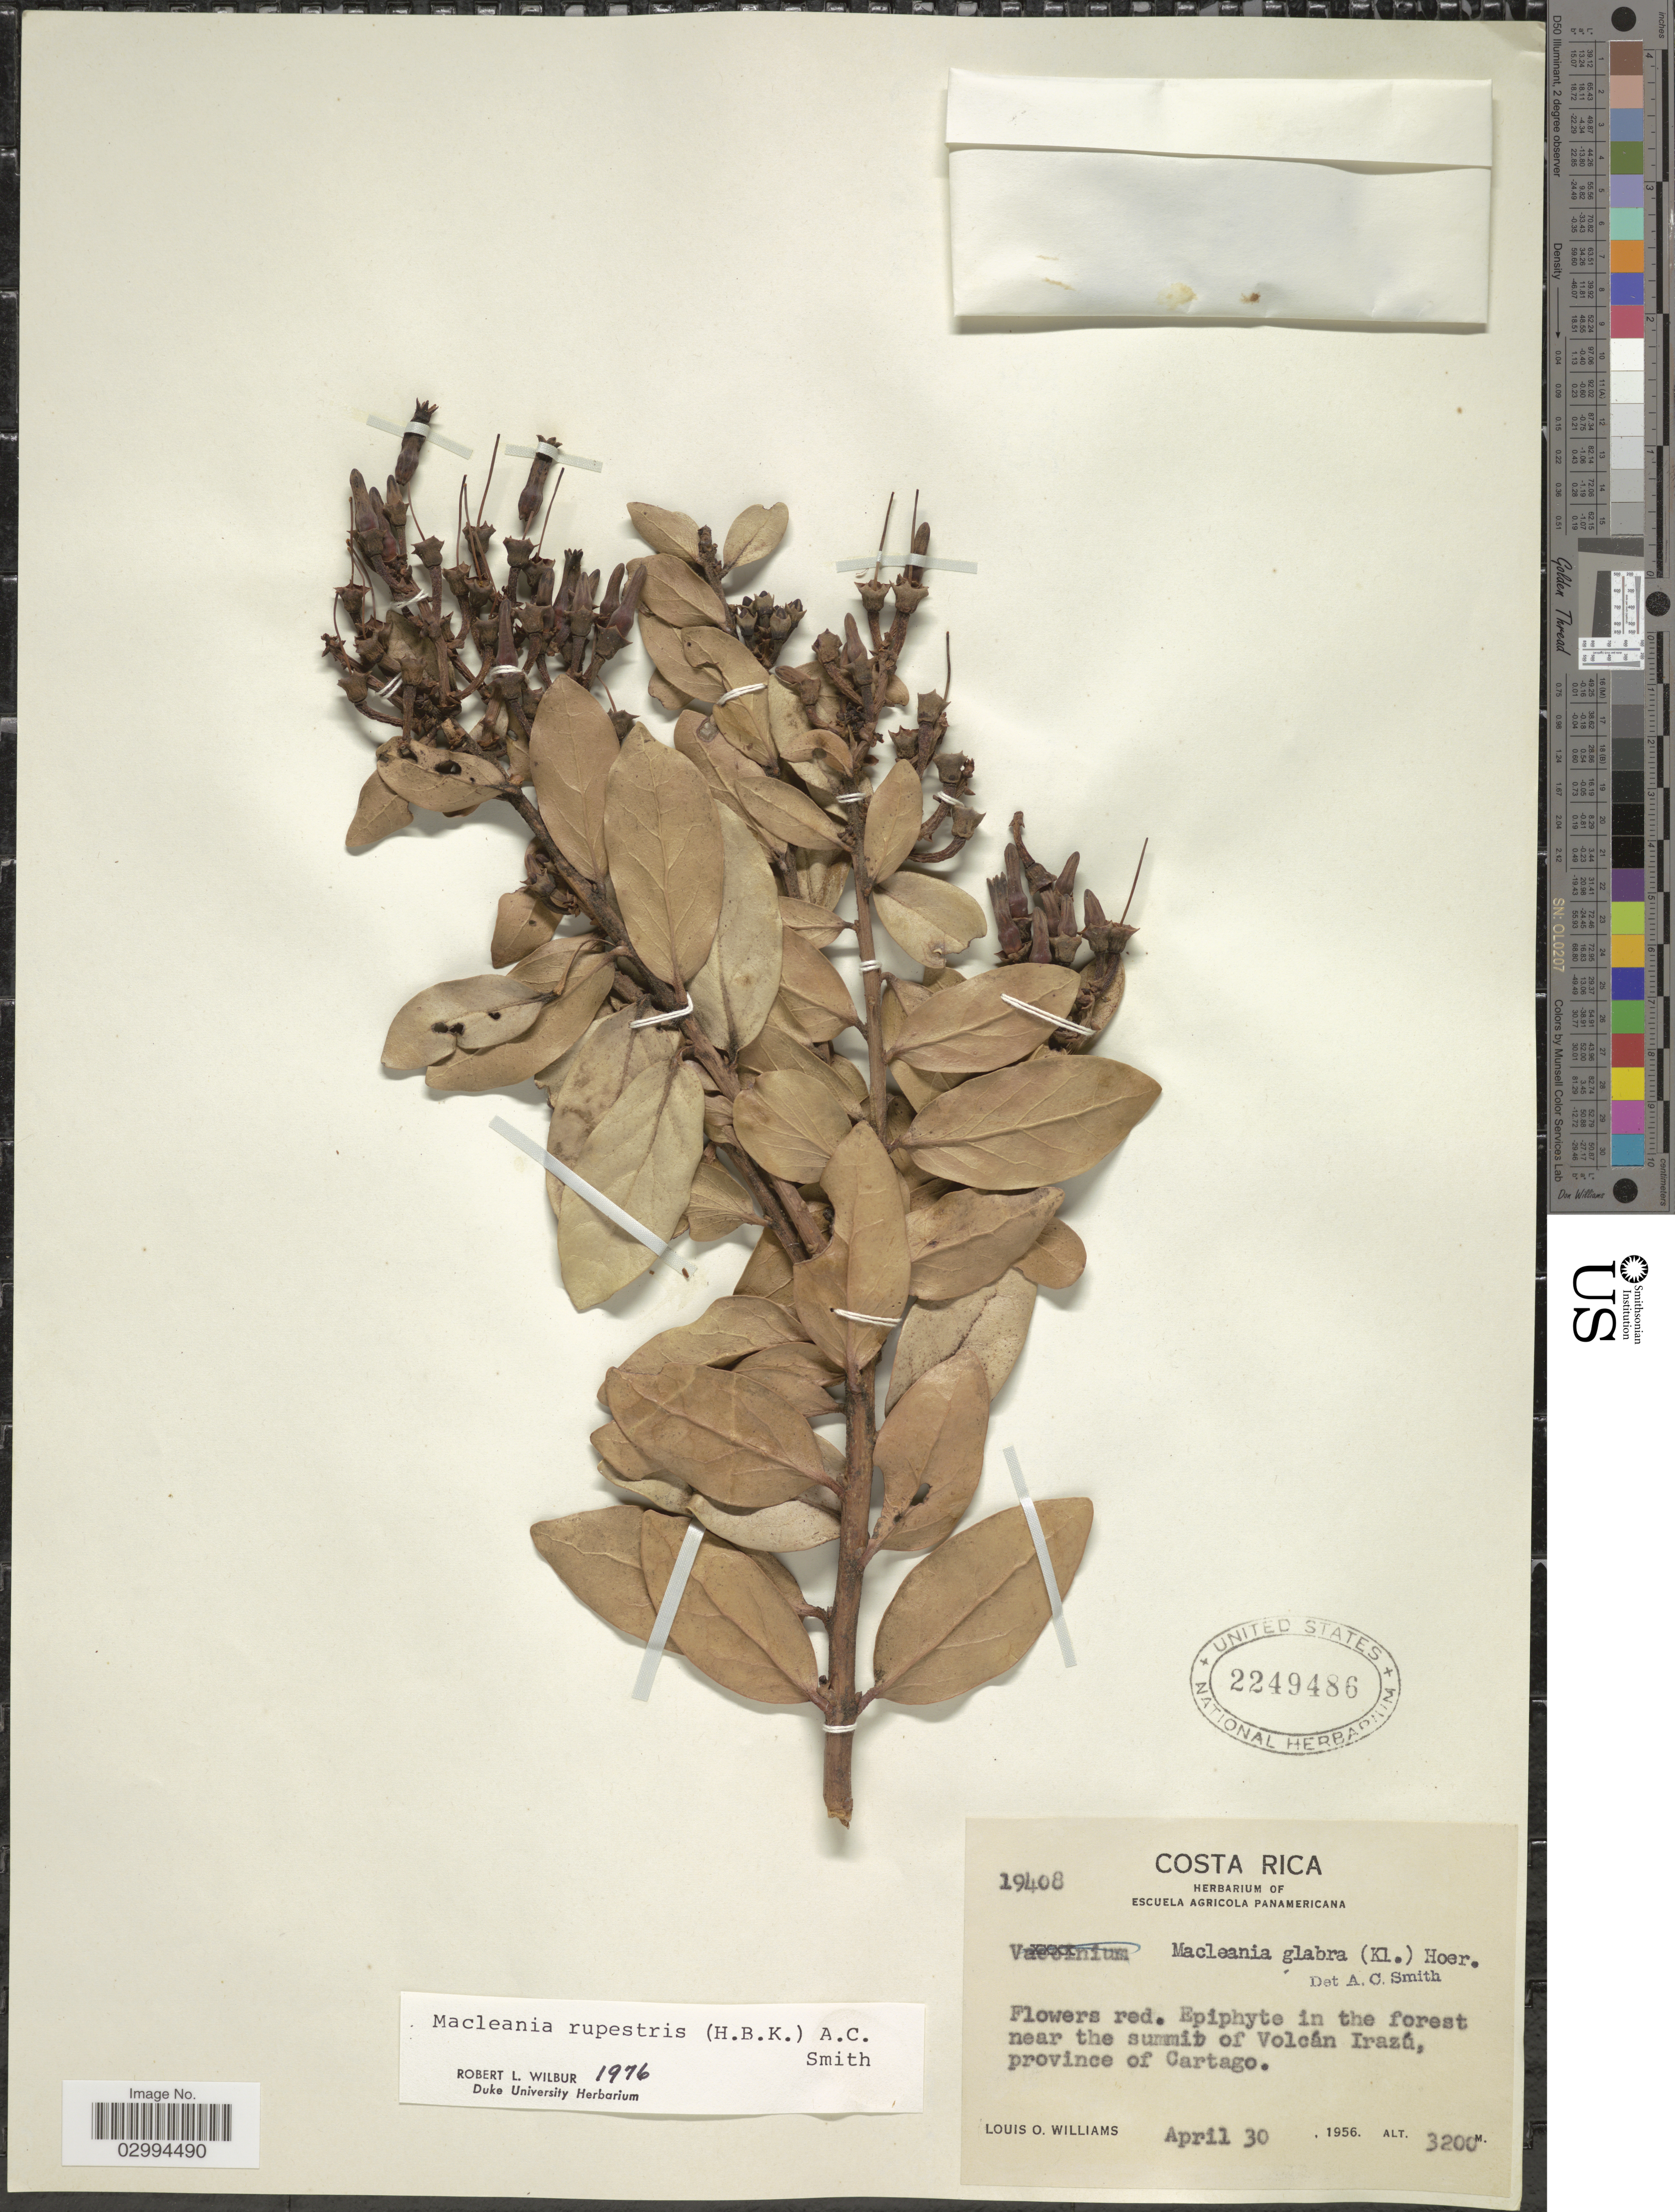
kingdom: Plantae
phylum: Tracheophyta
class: Magnoliopsida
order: Ericales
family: Ericaceae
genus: Macleania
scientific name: Macleania rupestris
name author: (Kunth) A.C. Sm.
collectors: L. O. Williams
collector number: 19408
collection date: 1956-04-30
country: Costa Rica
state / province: Cartago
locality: Near the summit of Volcán Irazú.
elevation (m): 3200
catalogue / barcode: US 2249486